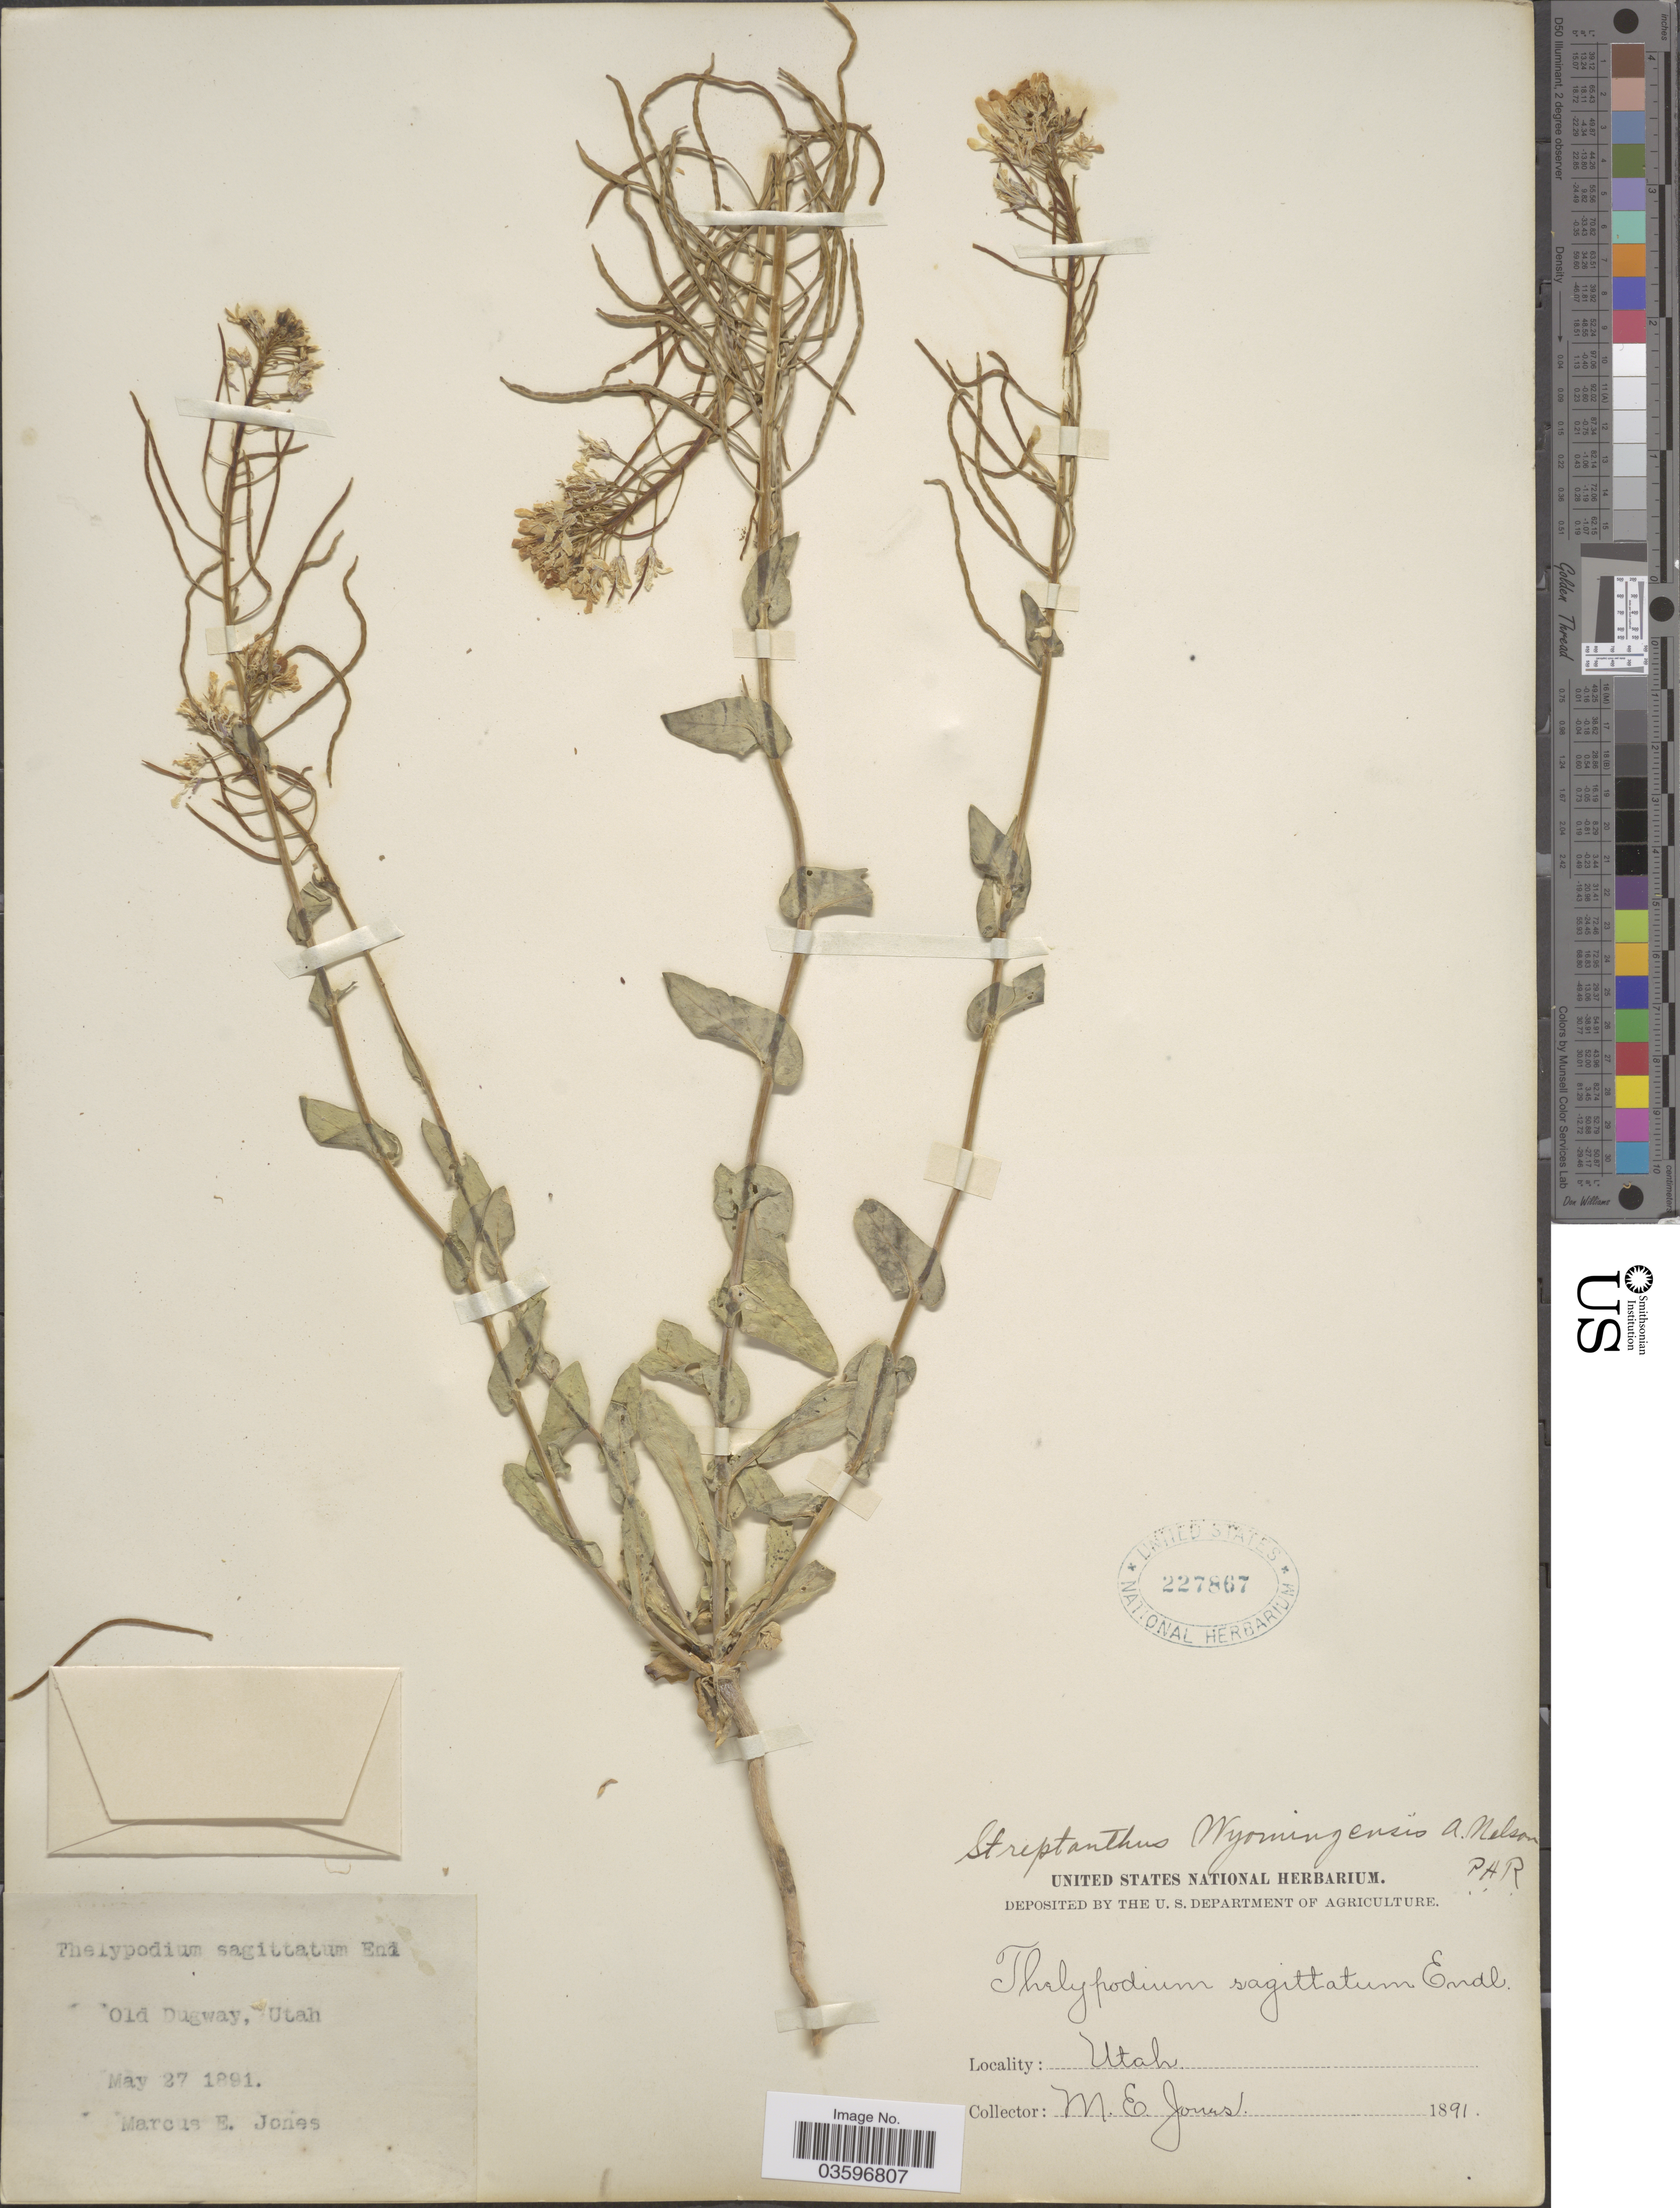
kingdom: Plantae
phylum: Tracheophyta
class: Magnoliopsida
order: Brassicales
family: Brassicaceae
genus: Thelypodiopsis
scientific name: Thelypodiopsis elegans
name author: (M.E. Jones) Rydb.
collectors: M. E. Jones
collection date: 1891-05-27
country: United States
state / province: Utah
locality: Old Dugway.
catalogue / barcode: US 227867